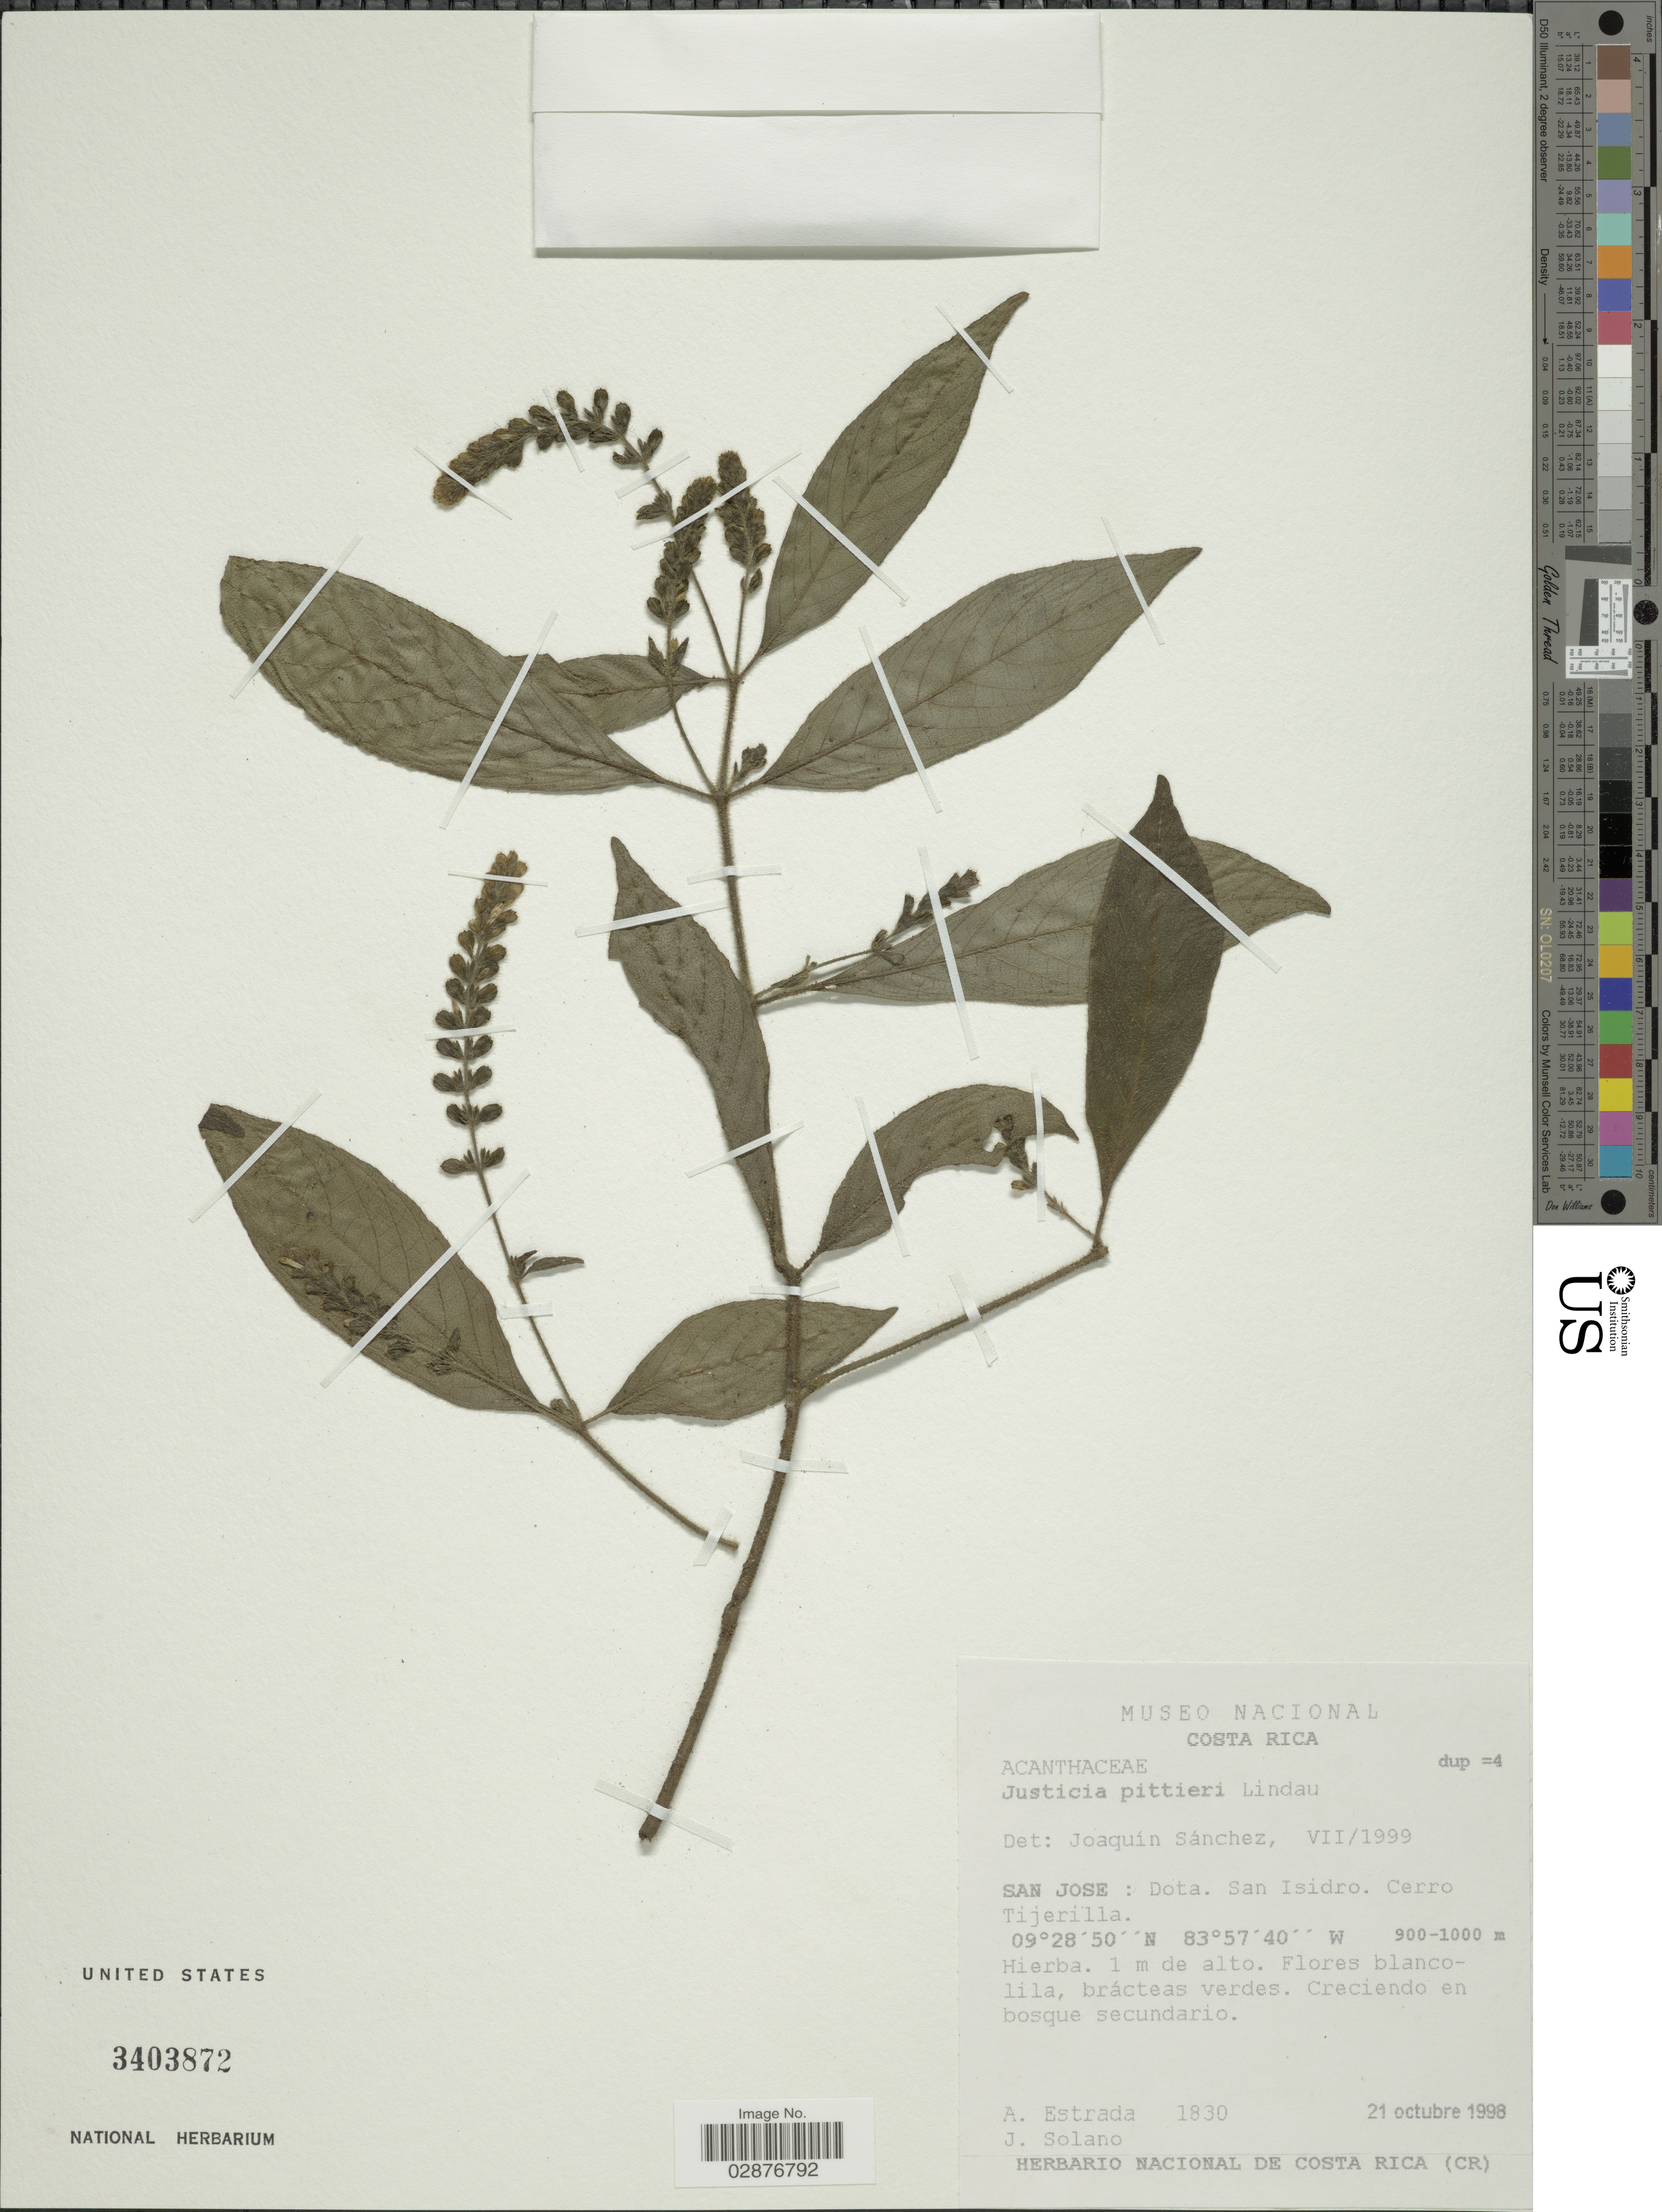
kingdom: Plantae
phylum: Tracheophyta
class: Magnoliopsida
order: Lamiales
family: Acanthaceae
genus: Justicia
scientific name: Justicia pittieri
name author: Lindau in Pittier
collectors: A. Estrada & J. Solano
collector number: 1830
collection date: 1998-10-21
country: Costa Rica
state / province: San José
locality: Dota. San Isidro. Cerro Tijerilla.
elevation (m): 900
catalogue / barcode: US 3403872